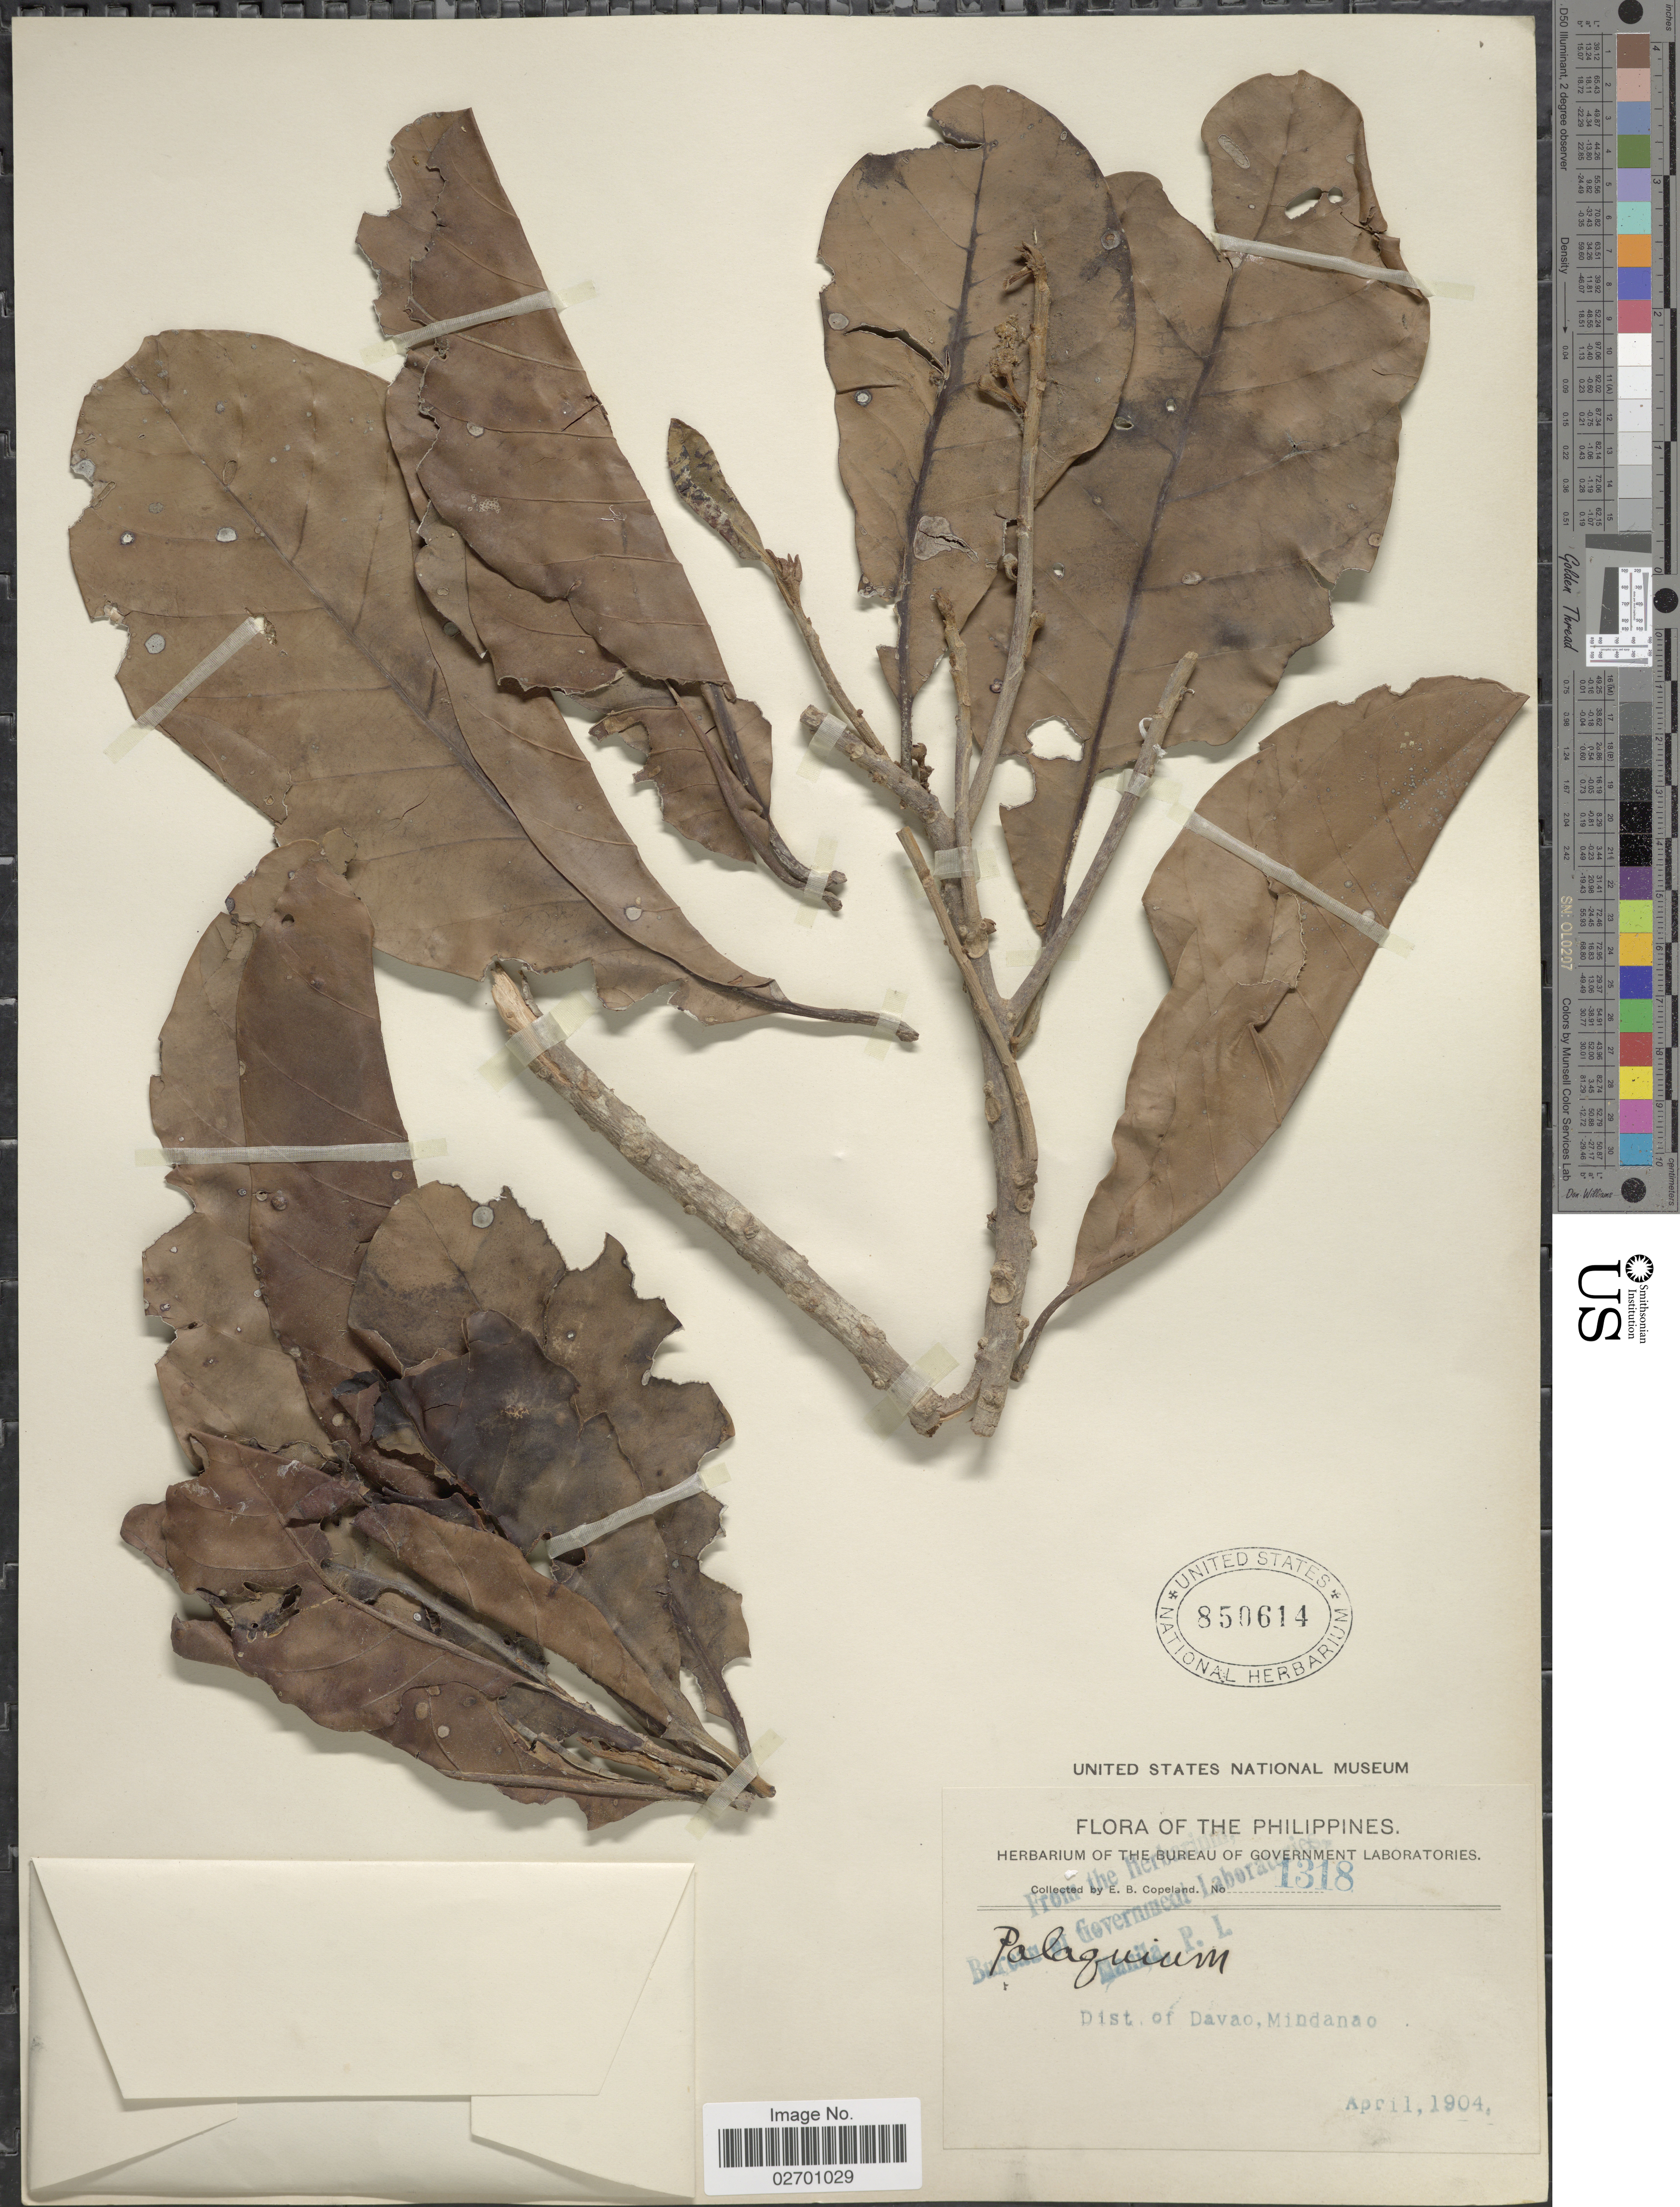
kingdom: Plantae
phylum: Tracheophyta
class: Magnoliopsida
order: Ericales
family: Sapotaceae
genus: Palaquium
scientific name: Palaquium sp.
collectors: E. B. Copeland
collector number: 1318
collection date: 1904-04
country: Philippines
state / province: Davao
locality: Dist. of Davao, Mindanao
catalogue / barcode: US 850614